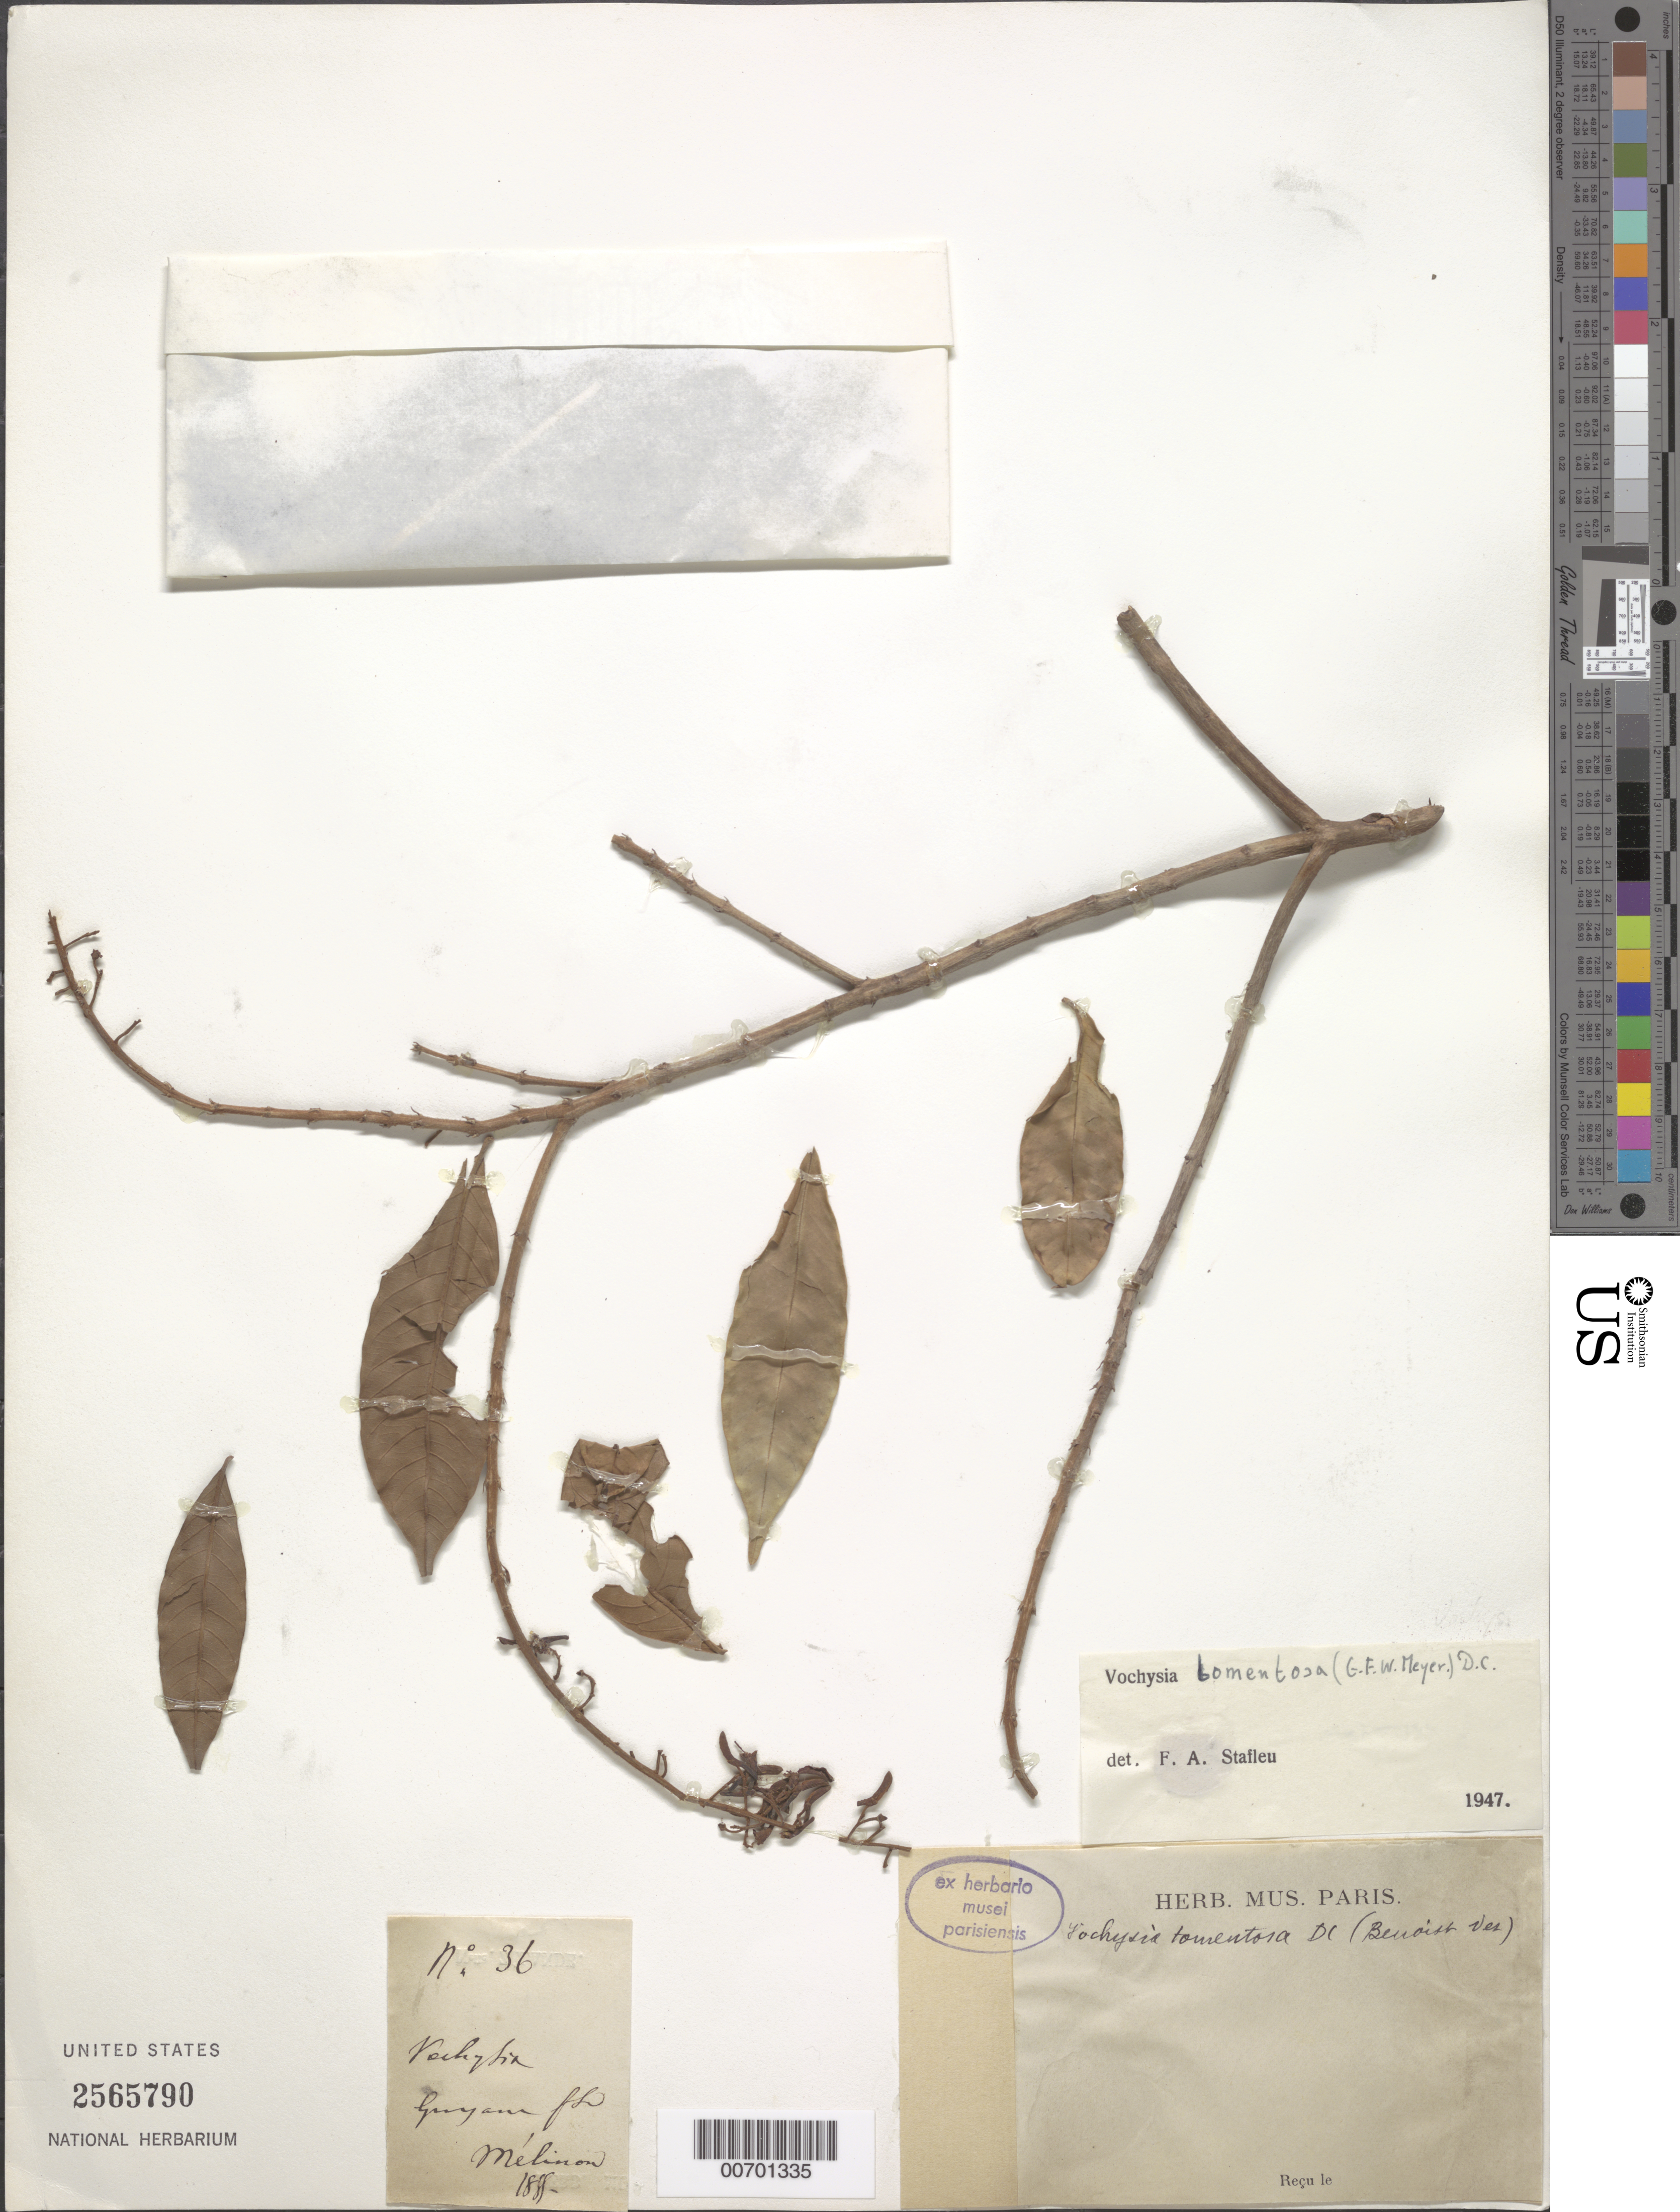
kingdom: Plantae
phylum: Tracheophyta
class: Magnoliopsida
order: Myrtales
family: Vochysiaceae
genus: Vochysia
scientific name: Vochysia tomentosa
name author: (G. Mey.) DC.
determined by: Stafleu, F. A.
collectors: E. Mélinon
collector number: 36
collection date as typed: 1888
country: French Guiana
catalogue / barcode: US 2565790